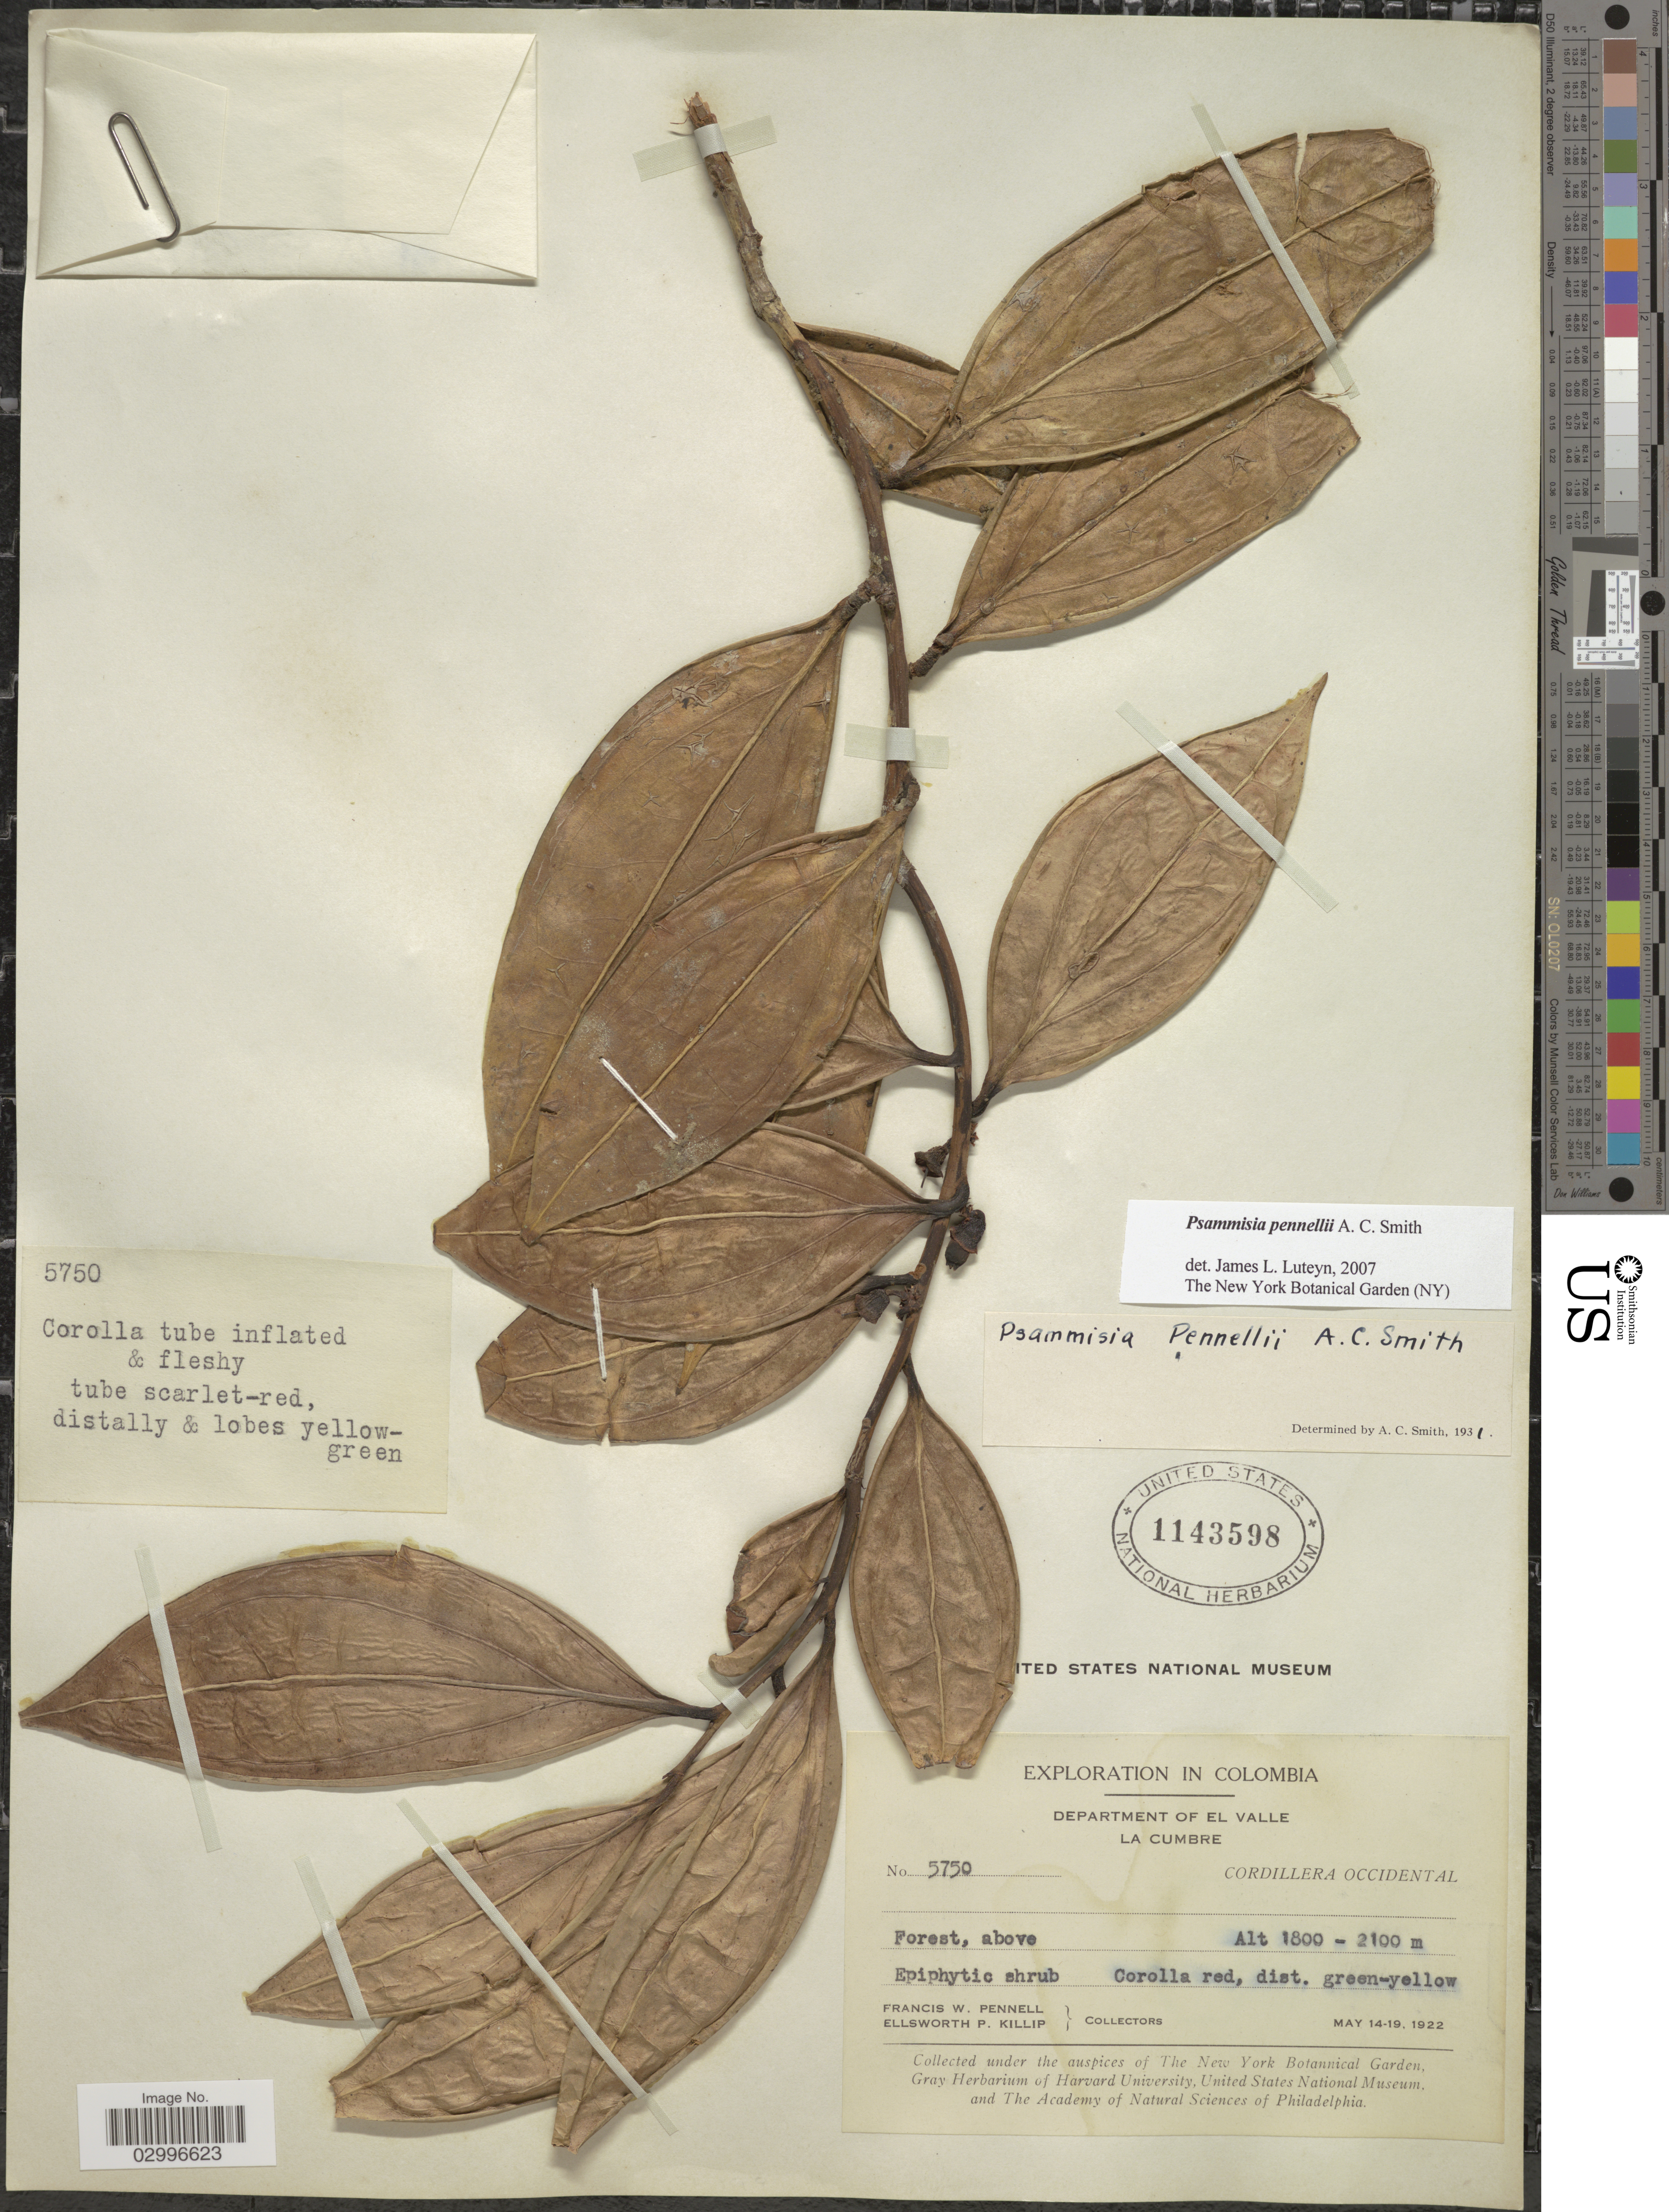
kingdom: Plantae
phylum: Tracheophyta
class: Magnoliopsida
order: Ericales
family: Ericaceae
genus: Psammisia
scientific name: Psammisia pennellii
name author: A.C. Sm.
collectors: F. W. Pennell & E. P. Killip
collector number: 5750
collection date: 1922-05-14/1922-05-19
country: Colombia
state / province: Valle del Cauca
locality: Department of El Valle. La Cumbre. Cordillera Occidental.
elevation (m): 1800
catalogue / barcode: US 1143598